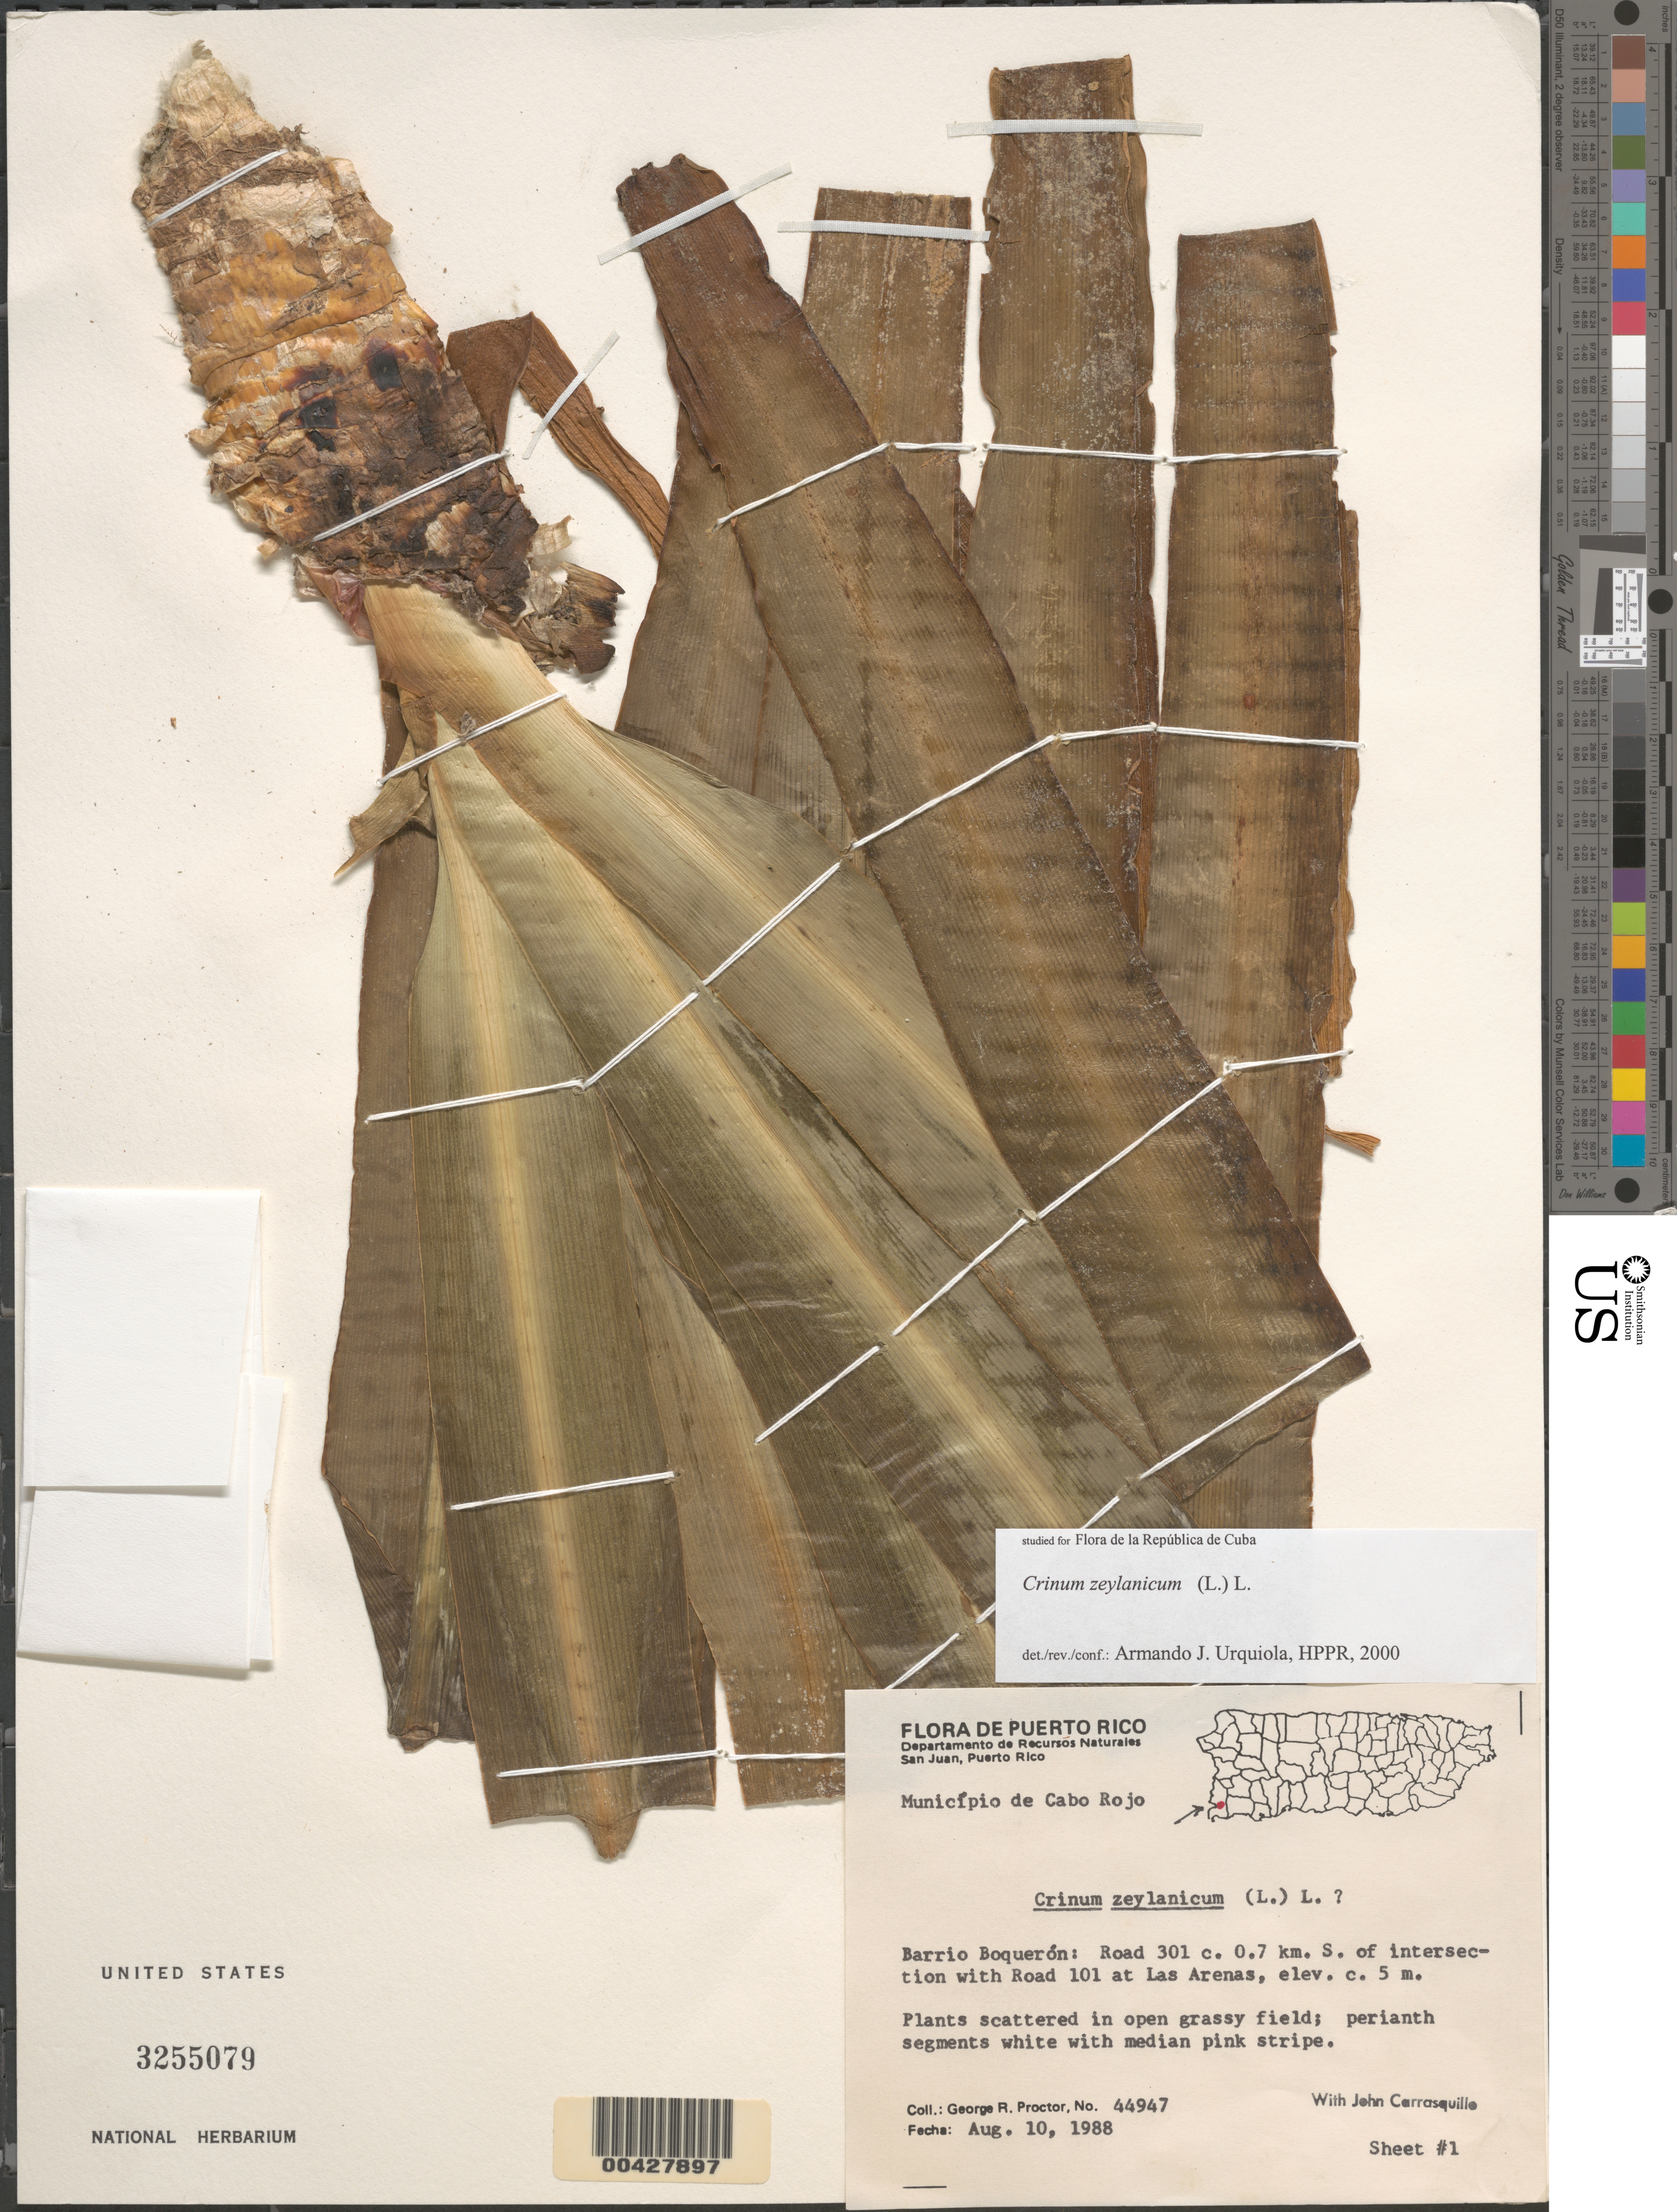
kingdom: Plantae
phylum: Tracheophyta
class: Liliopsida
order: Asparagales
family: Amaryllidaceae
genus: Crinum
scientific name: Crinum zeylanicum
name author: (L.) L.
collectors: G. R. Proctor & J. Carrasquille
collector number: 44947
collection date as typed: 10 Aug 1988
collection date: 1988-08-10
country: Puerto Rico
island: Greater Antilles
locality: Barrio boqueron, las arenas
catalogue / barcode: US 3255079